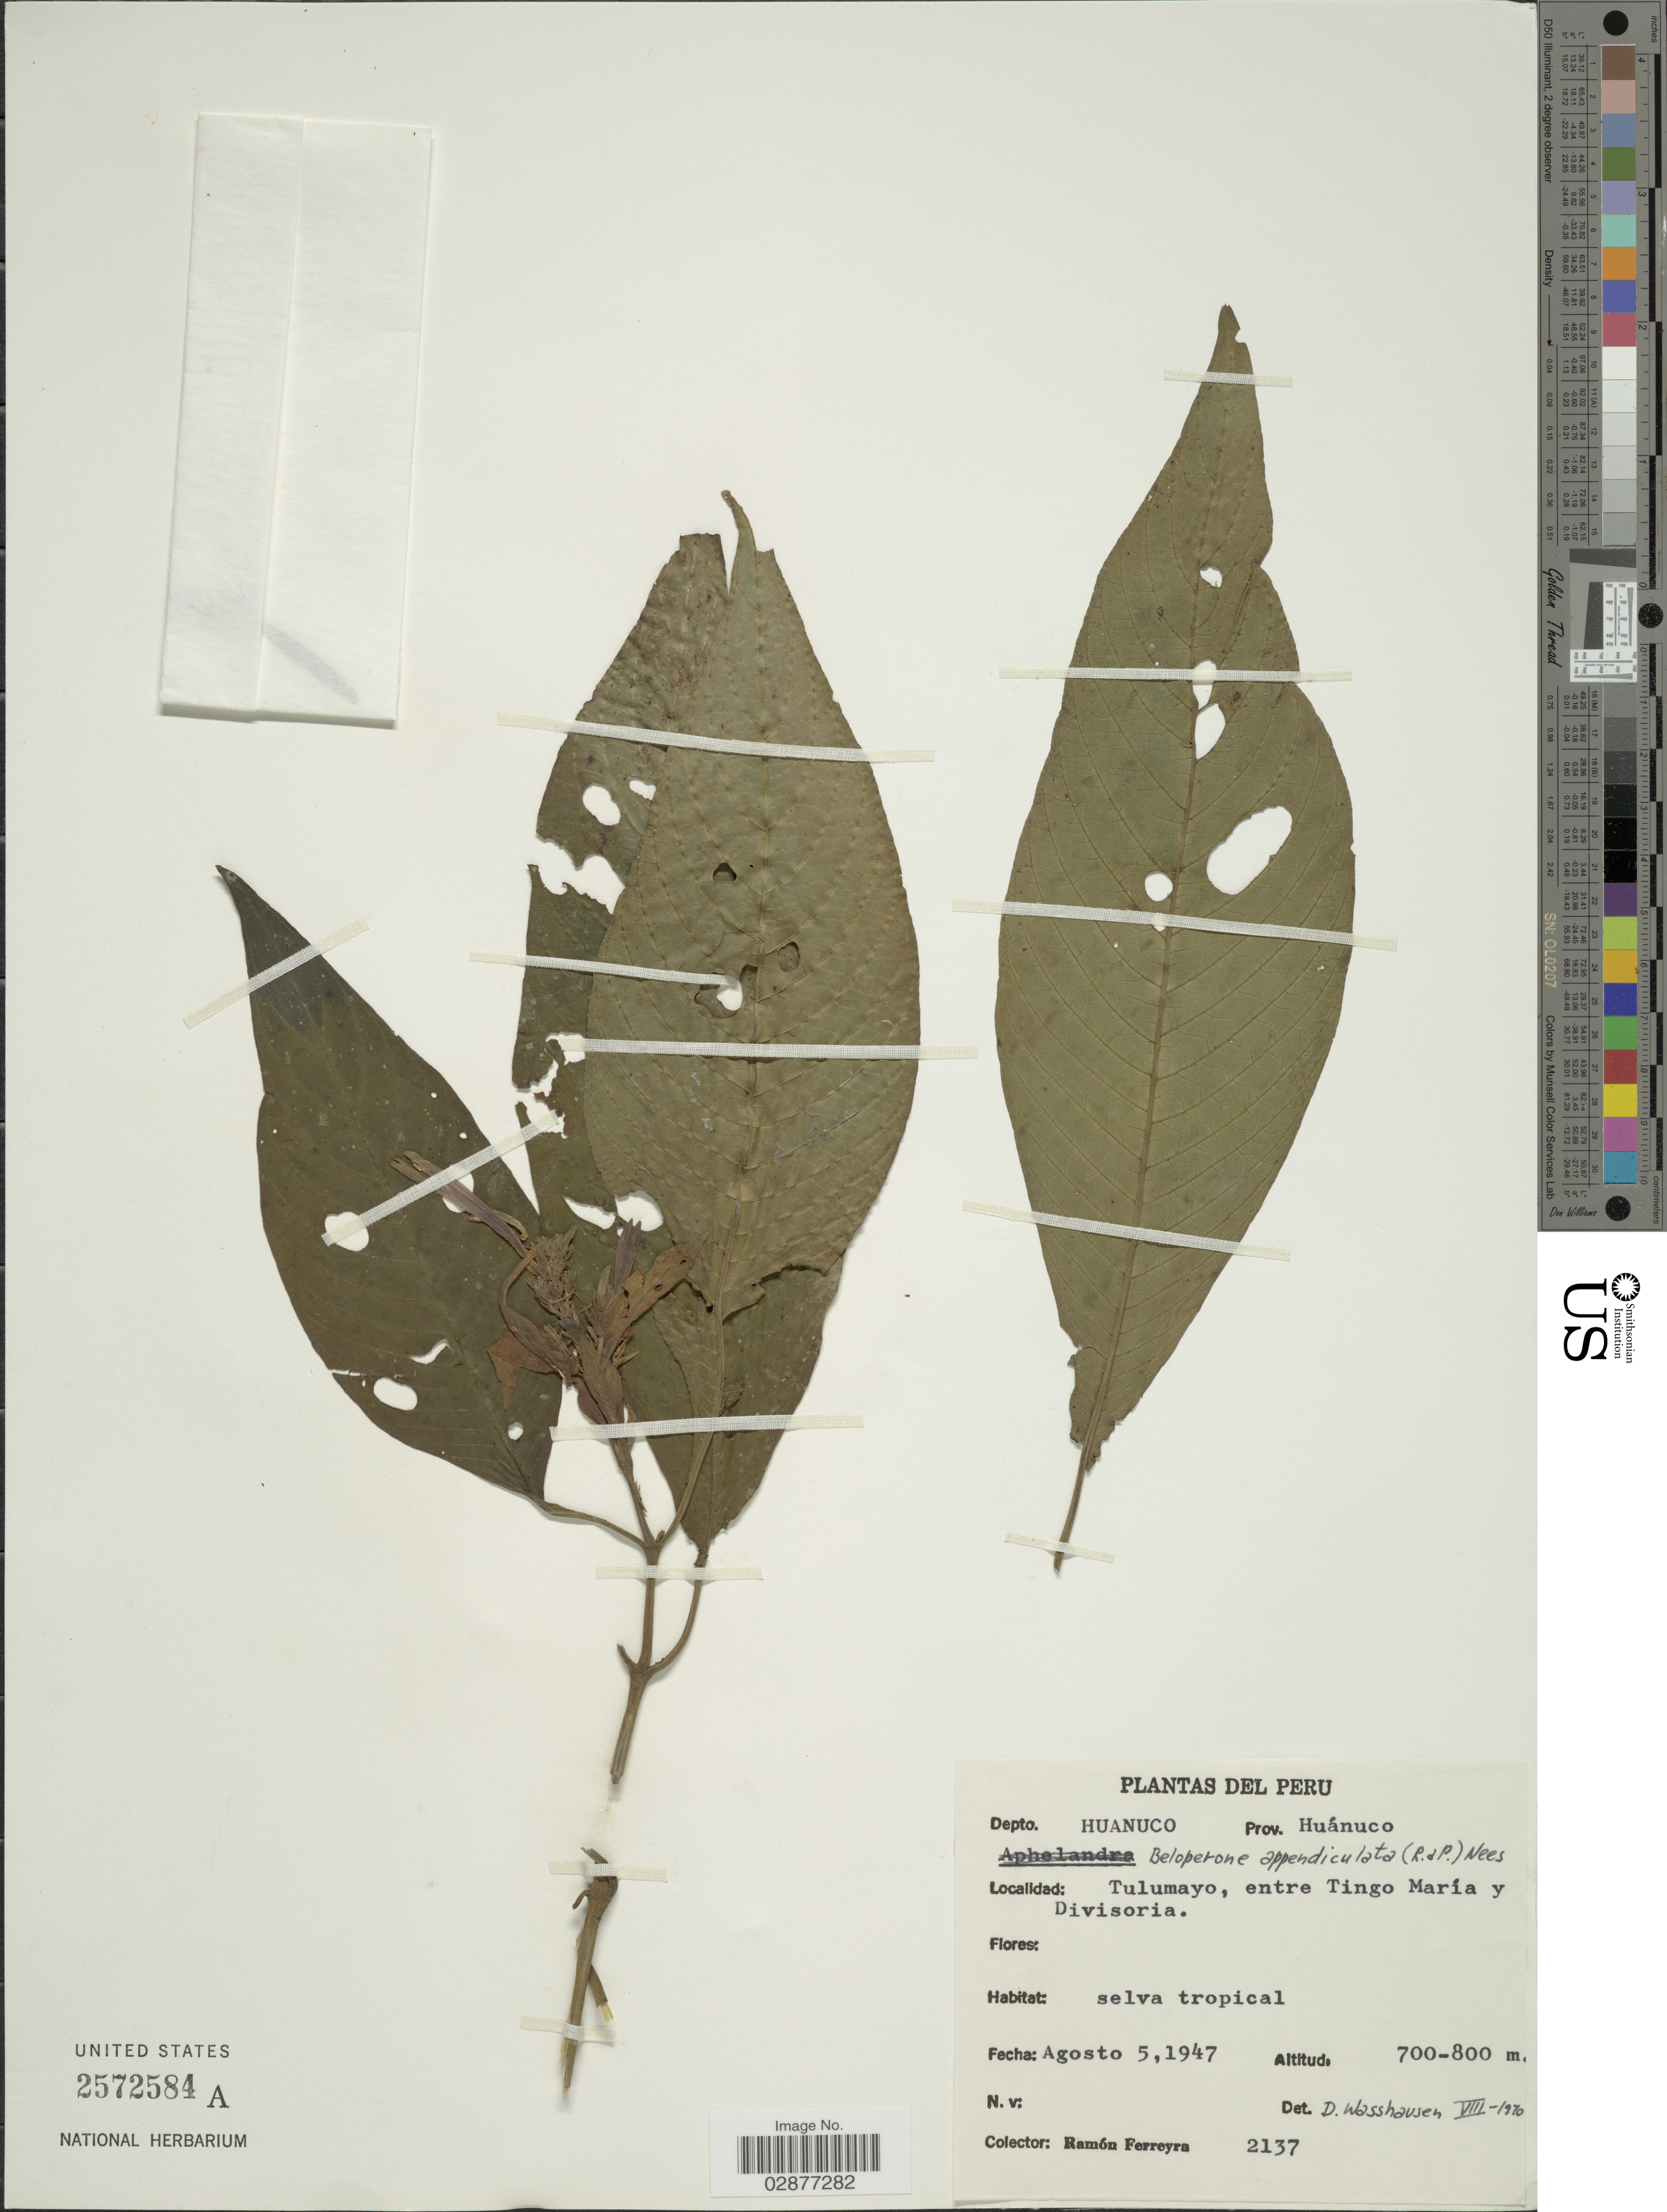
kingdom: Plantae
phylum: Tracheophyta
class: Magnoliopsida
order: Lamiales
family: Acanthaceae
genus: Justicia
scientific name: Justicia appendiculata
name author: (Ruiz & Pav.) Vahl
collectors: R. A. Ferreyra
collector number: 2137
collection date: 1947-08-05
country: Peru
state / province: Huánuco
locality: Depto. Huanuco. Prov. Huánuco. Tulumayo, entre Tingo María y Divisoria.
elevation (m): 700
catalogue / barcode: US 2572584A